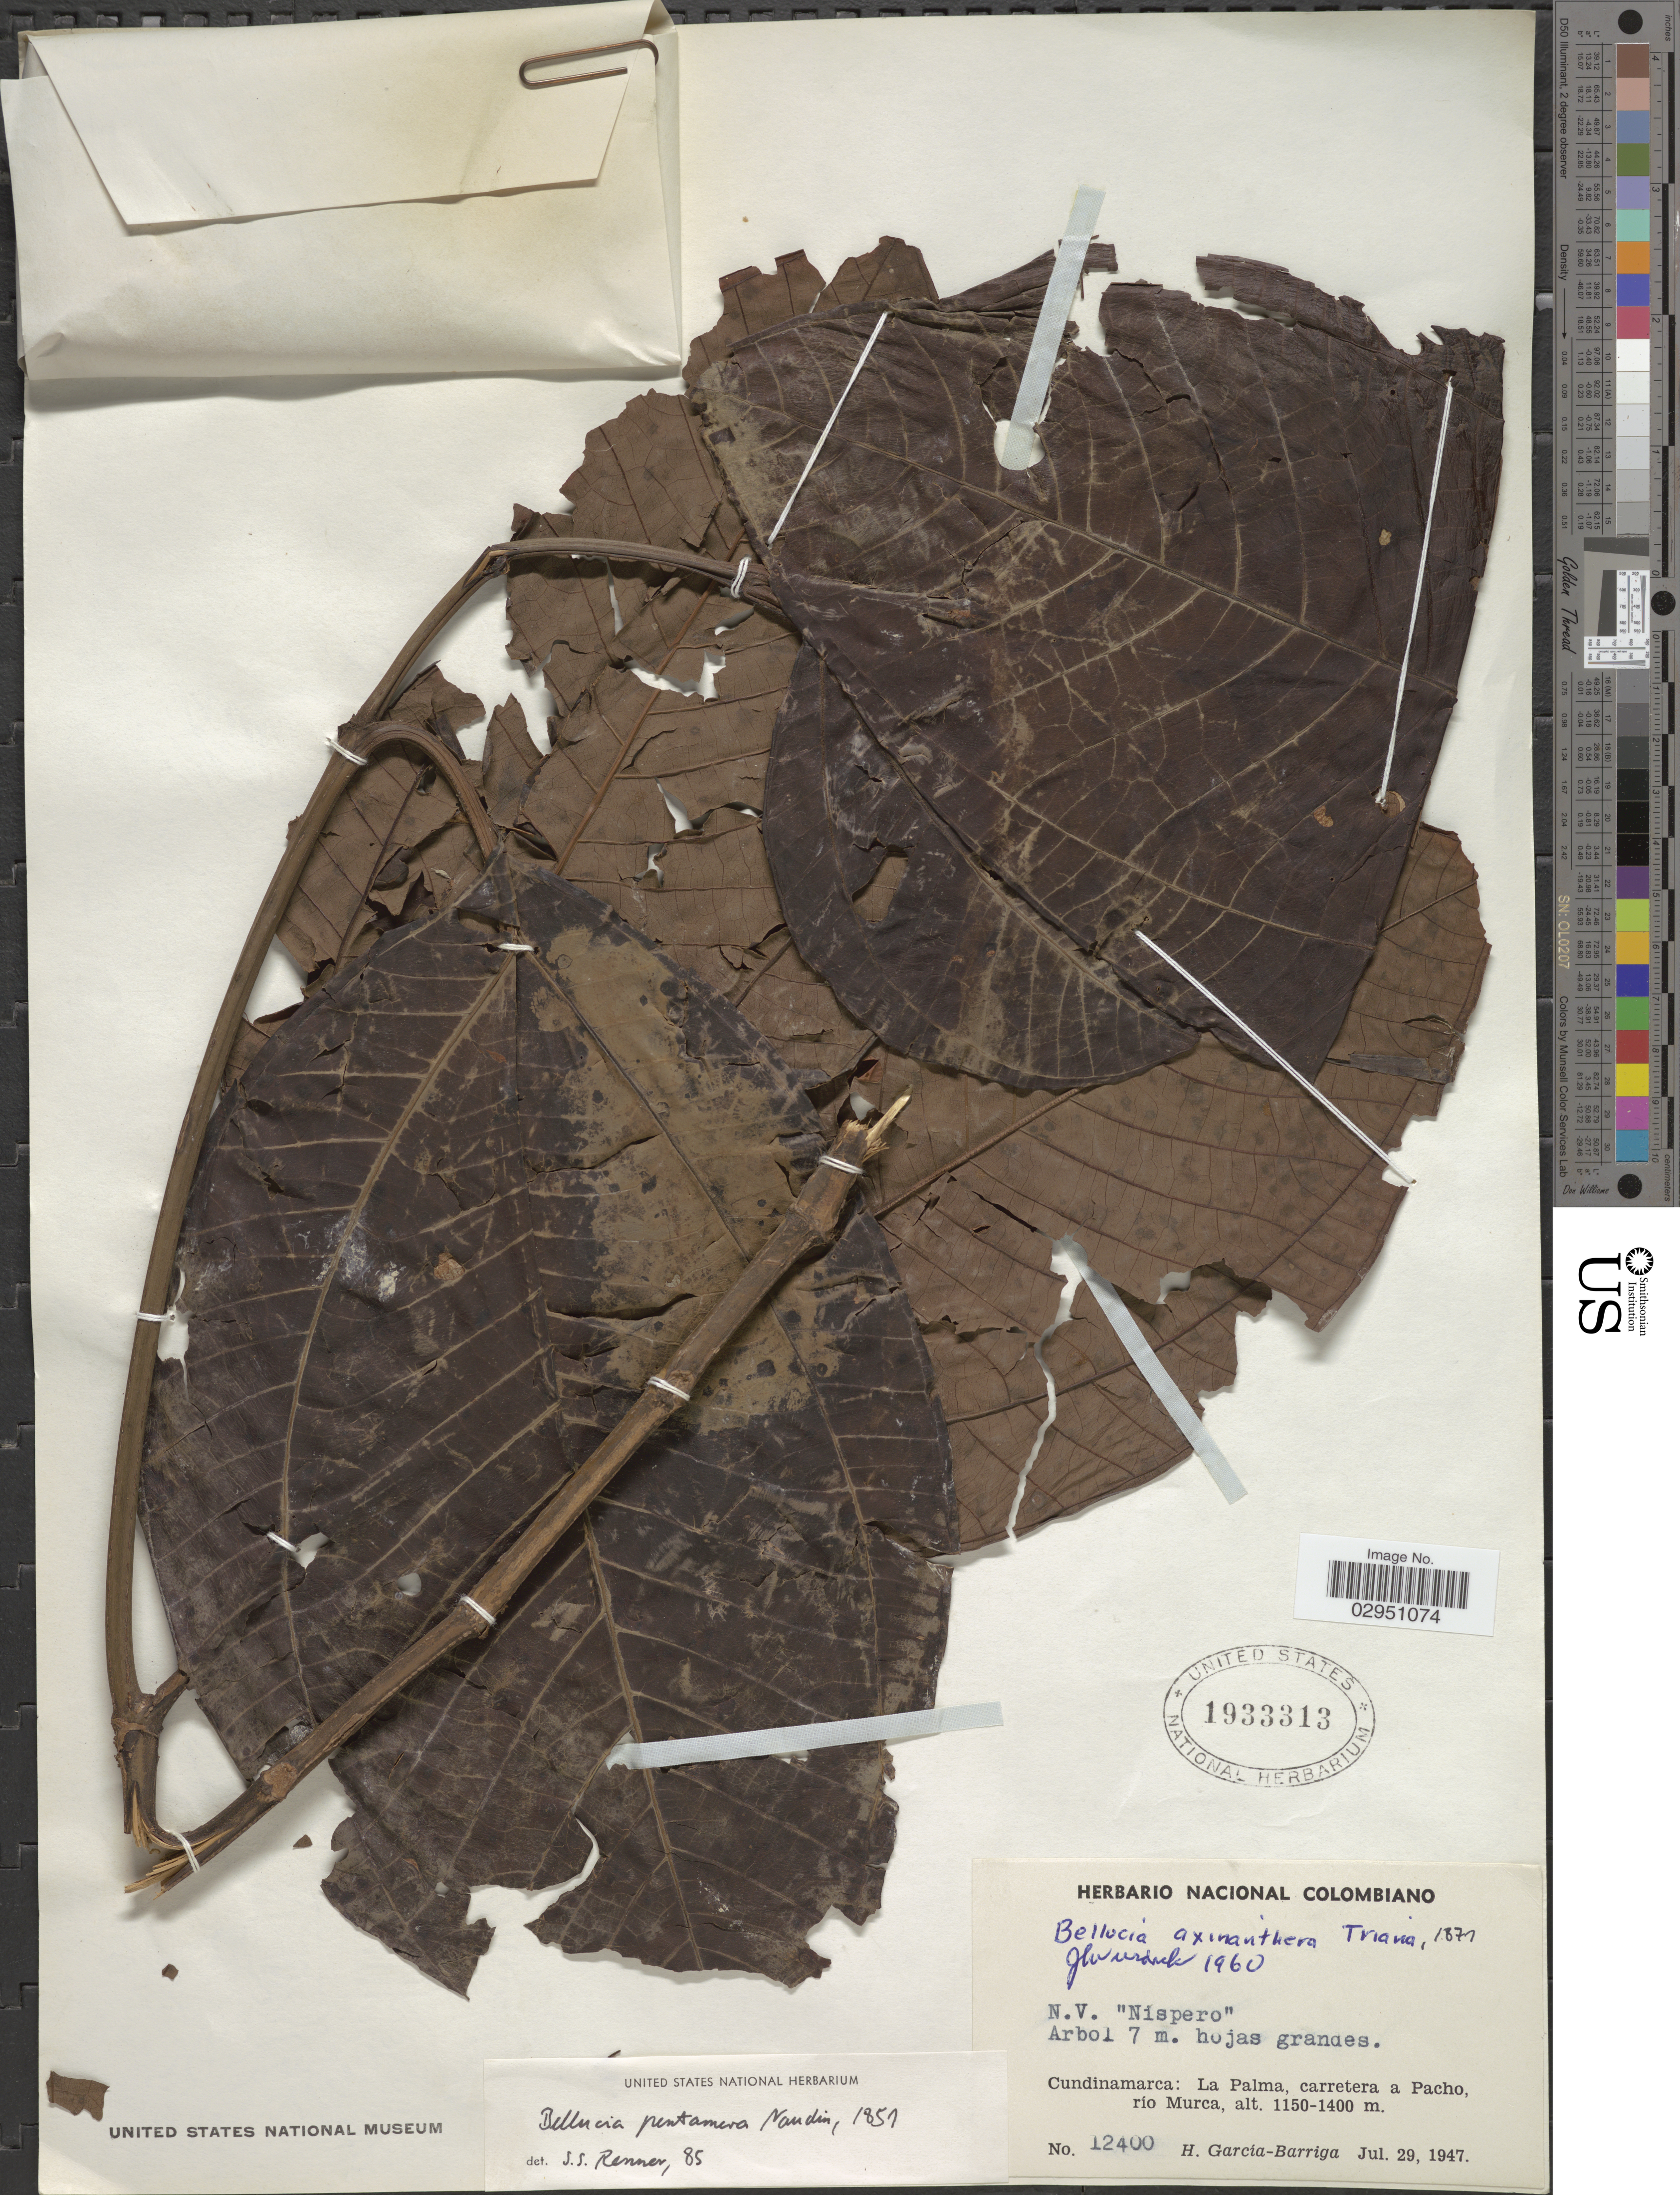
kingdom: Plantae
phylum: Tracheophyta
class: Magnoliopsida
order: Myrtales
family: Melastomataceae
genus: Bellucia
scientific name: Bellucia pentamera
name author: Naudin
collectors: H. García Barriga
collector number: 12400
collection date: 1947-07-29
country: Colombia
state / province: Cundinamarca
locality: La Palma, carretera a Pacho, río Murca.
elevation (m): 1150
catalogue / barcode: US 1933313